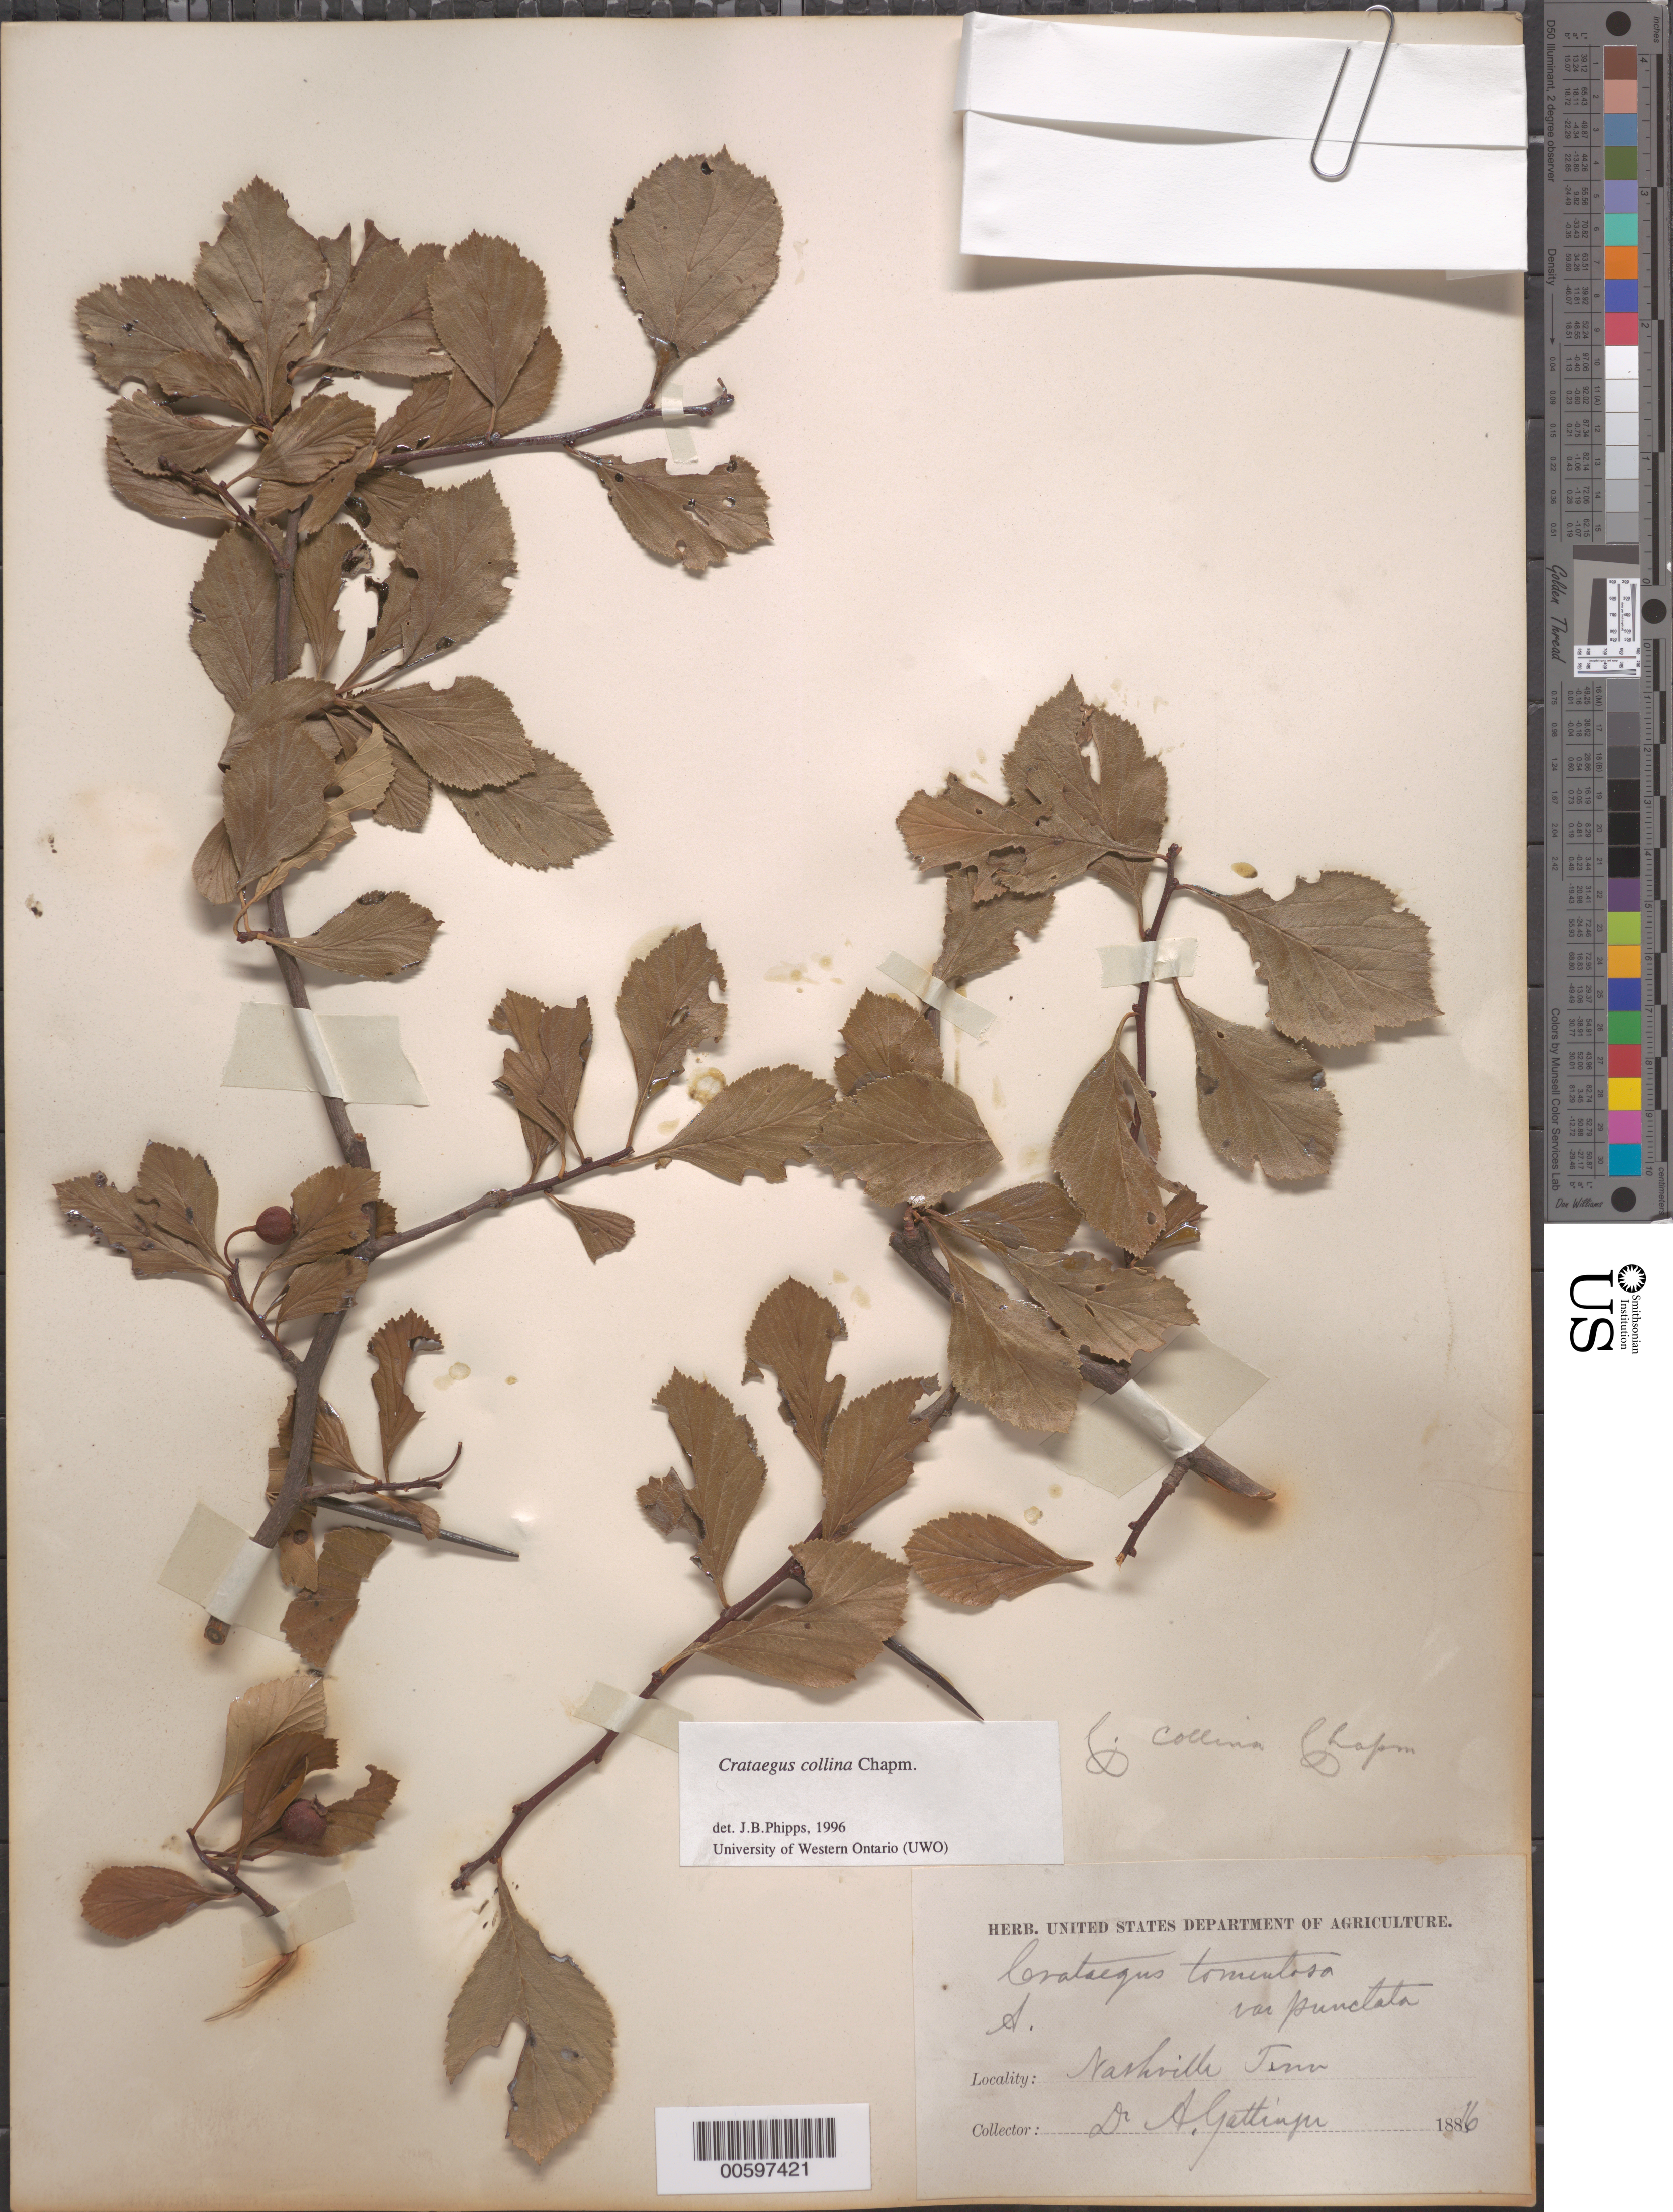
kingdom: Plantae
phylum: Tracheophyta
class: Magnoliopsida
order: Rosales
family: Rosaceae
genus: Crataegus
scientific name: Crataegus collina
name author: Chapm.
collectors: A. Gattinger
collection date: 1816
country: United States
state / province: Tennessee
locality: Nashville.